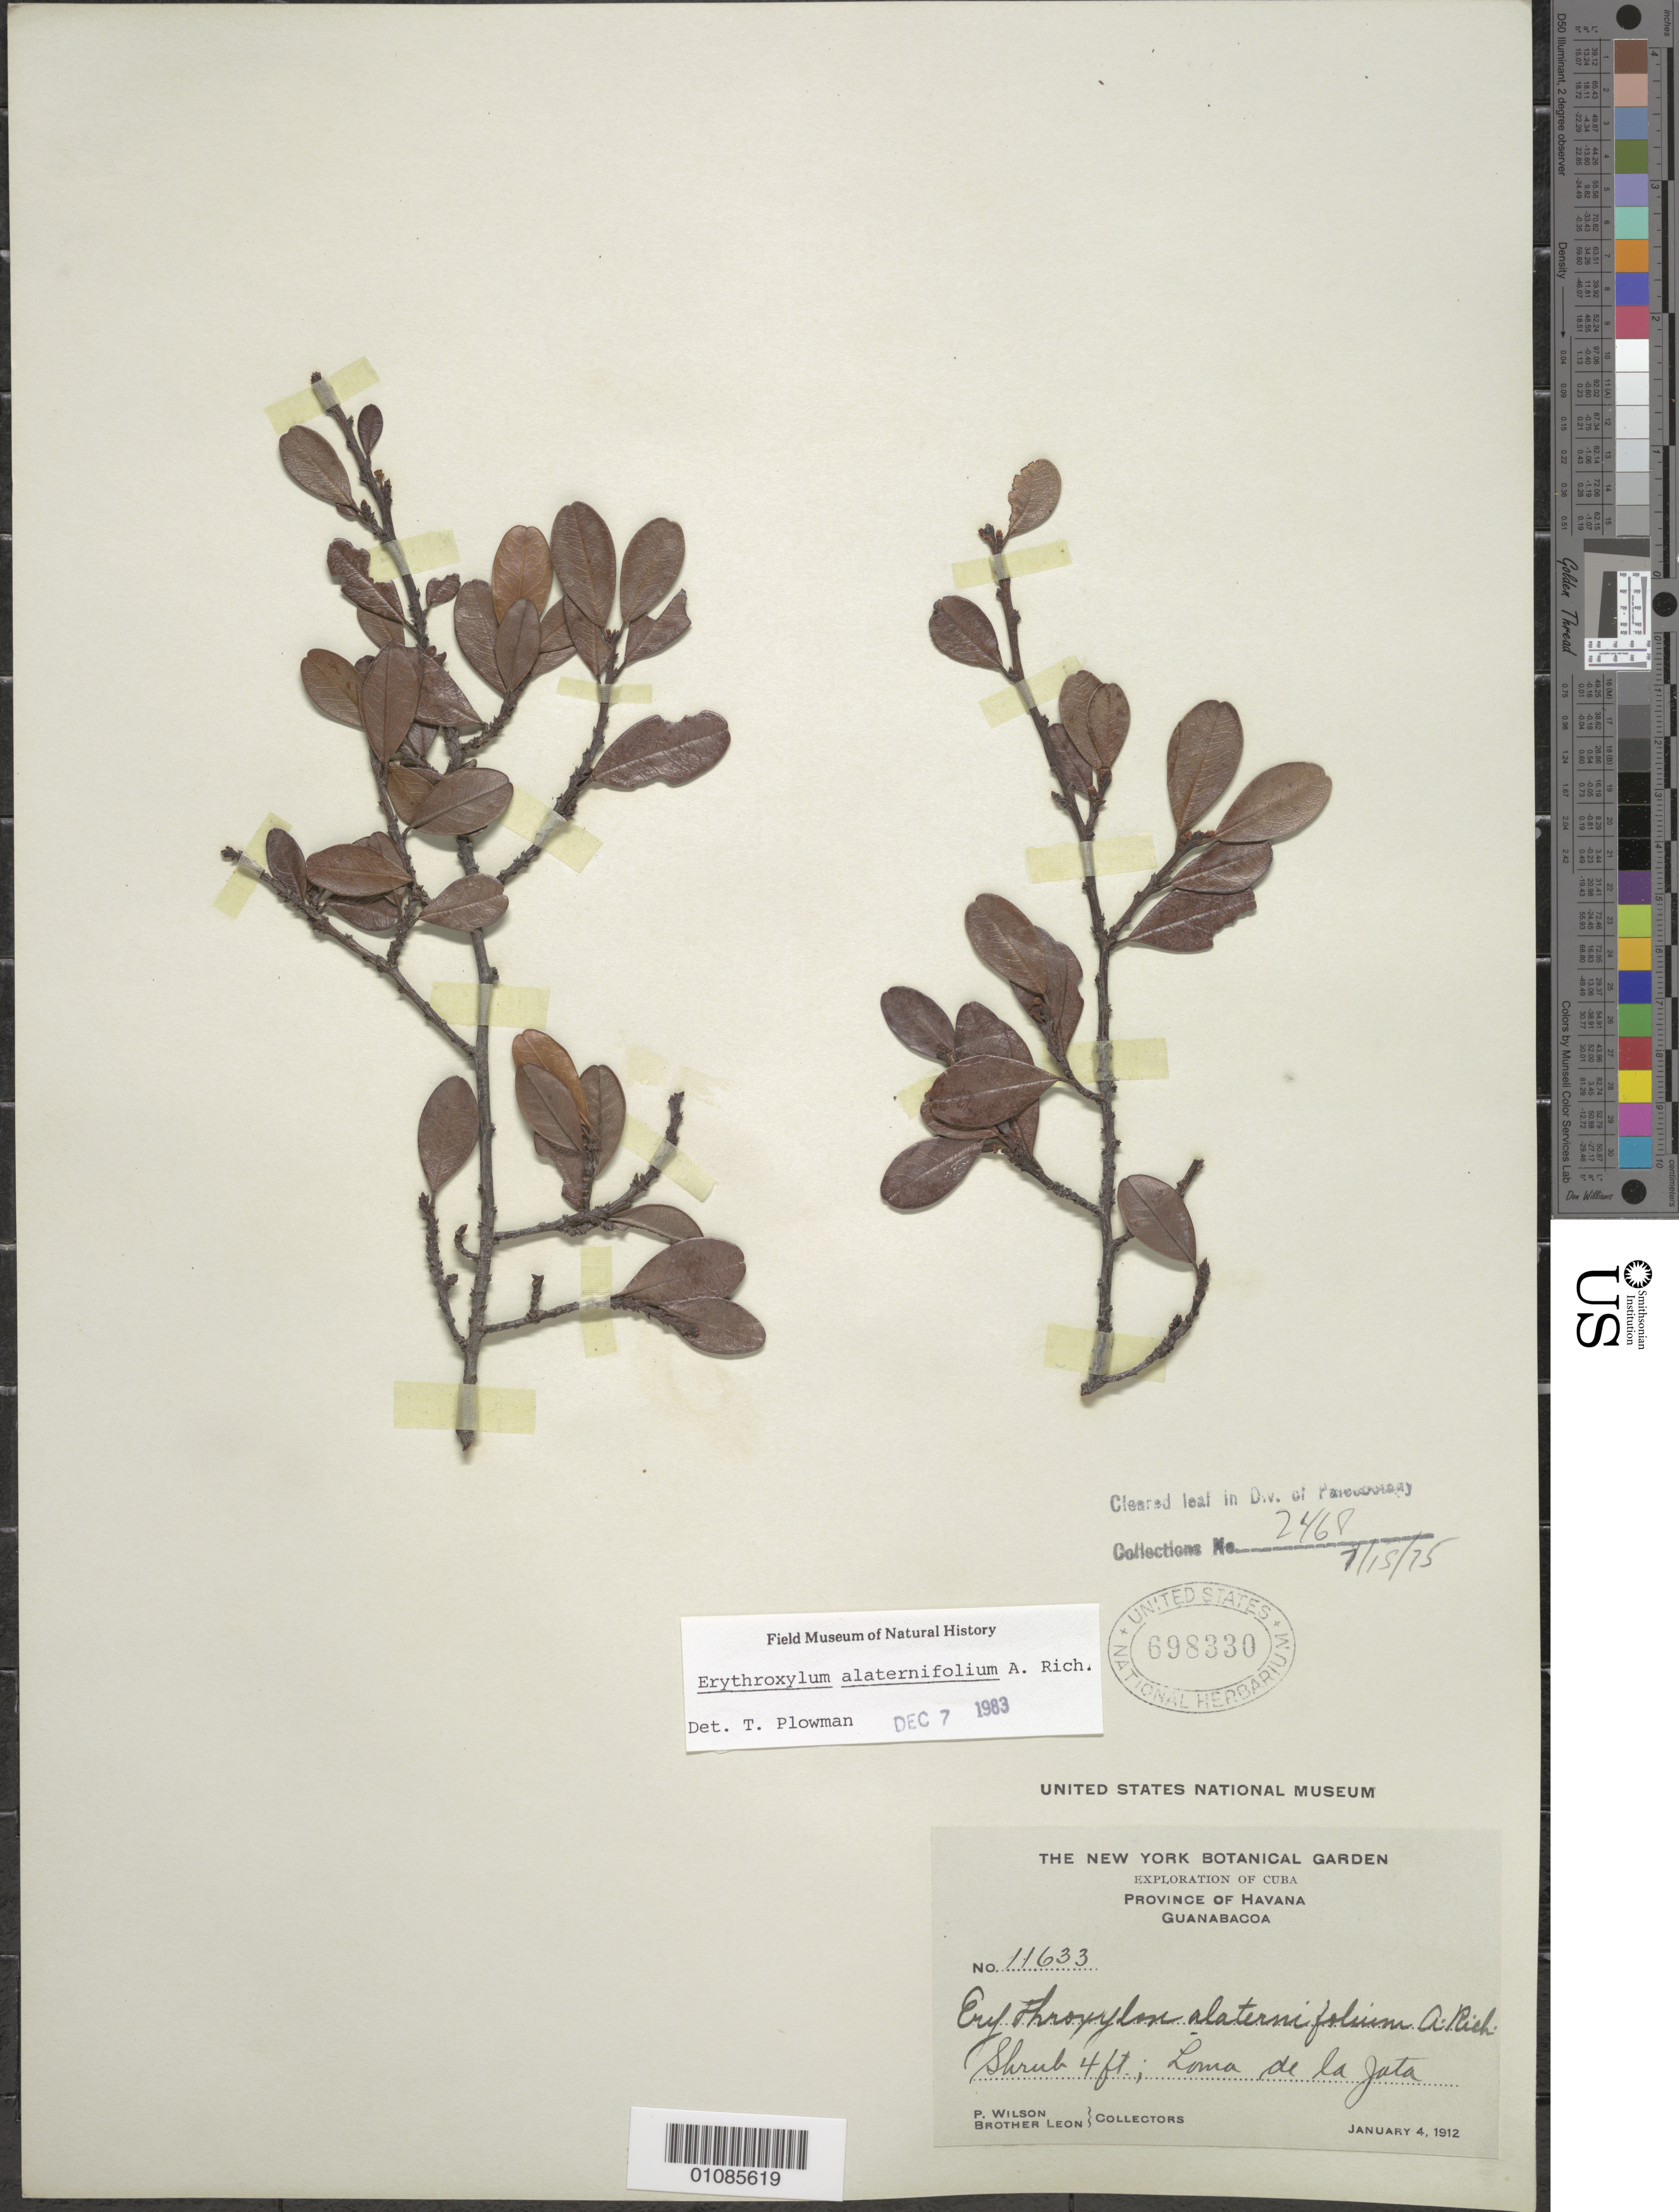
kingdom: Plantae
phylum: Tracheophyta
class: Magnoliopsida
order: Malpighiales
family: Erythroxylaceae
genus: Erythroxylum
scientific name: Erythroxylum alaternifolium var. alaternifolium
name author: A. Rich.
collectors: P. Wilson & Bro. León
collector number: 11633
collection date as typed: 04 Jan 1912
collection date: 1912-01-04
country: Cuba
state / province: Guantánamo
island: Cuba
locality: Guantánamo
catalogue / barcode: US 698330